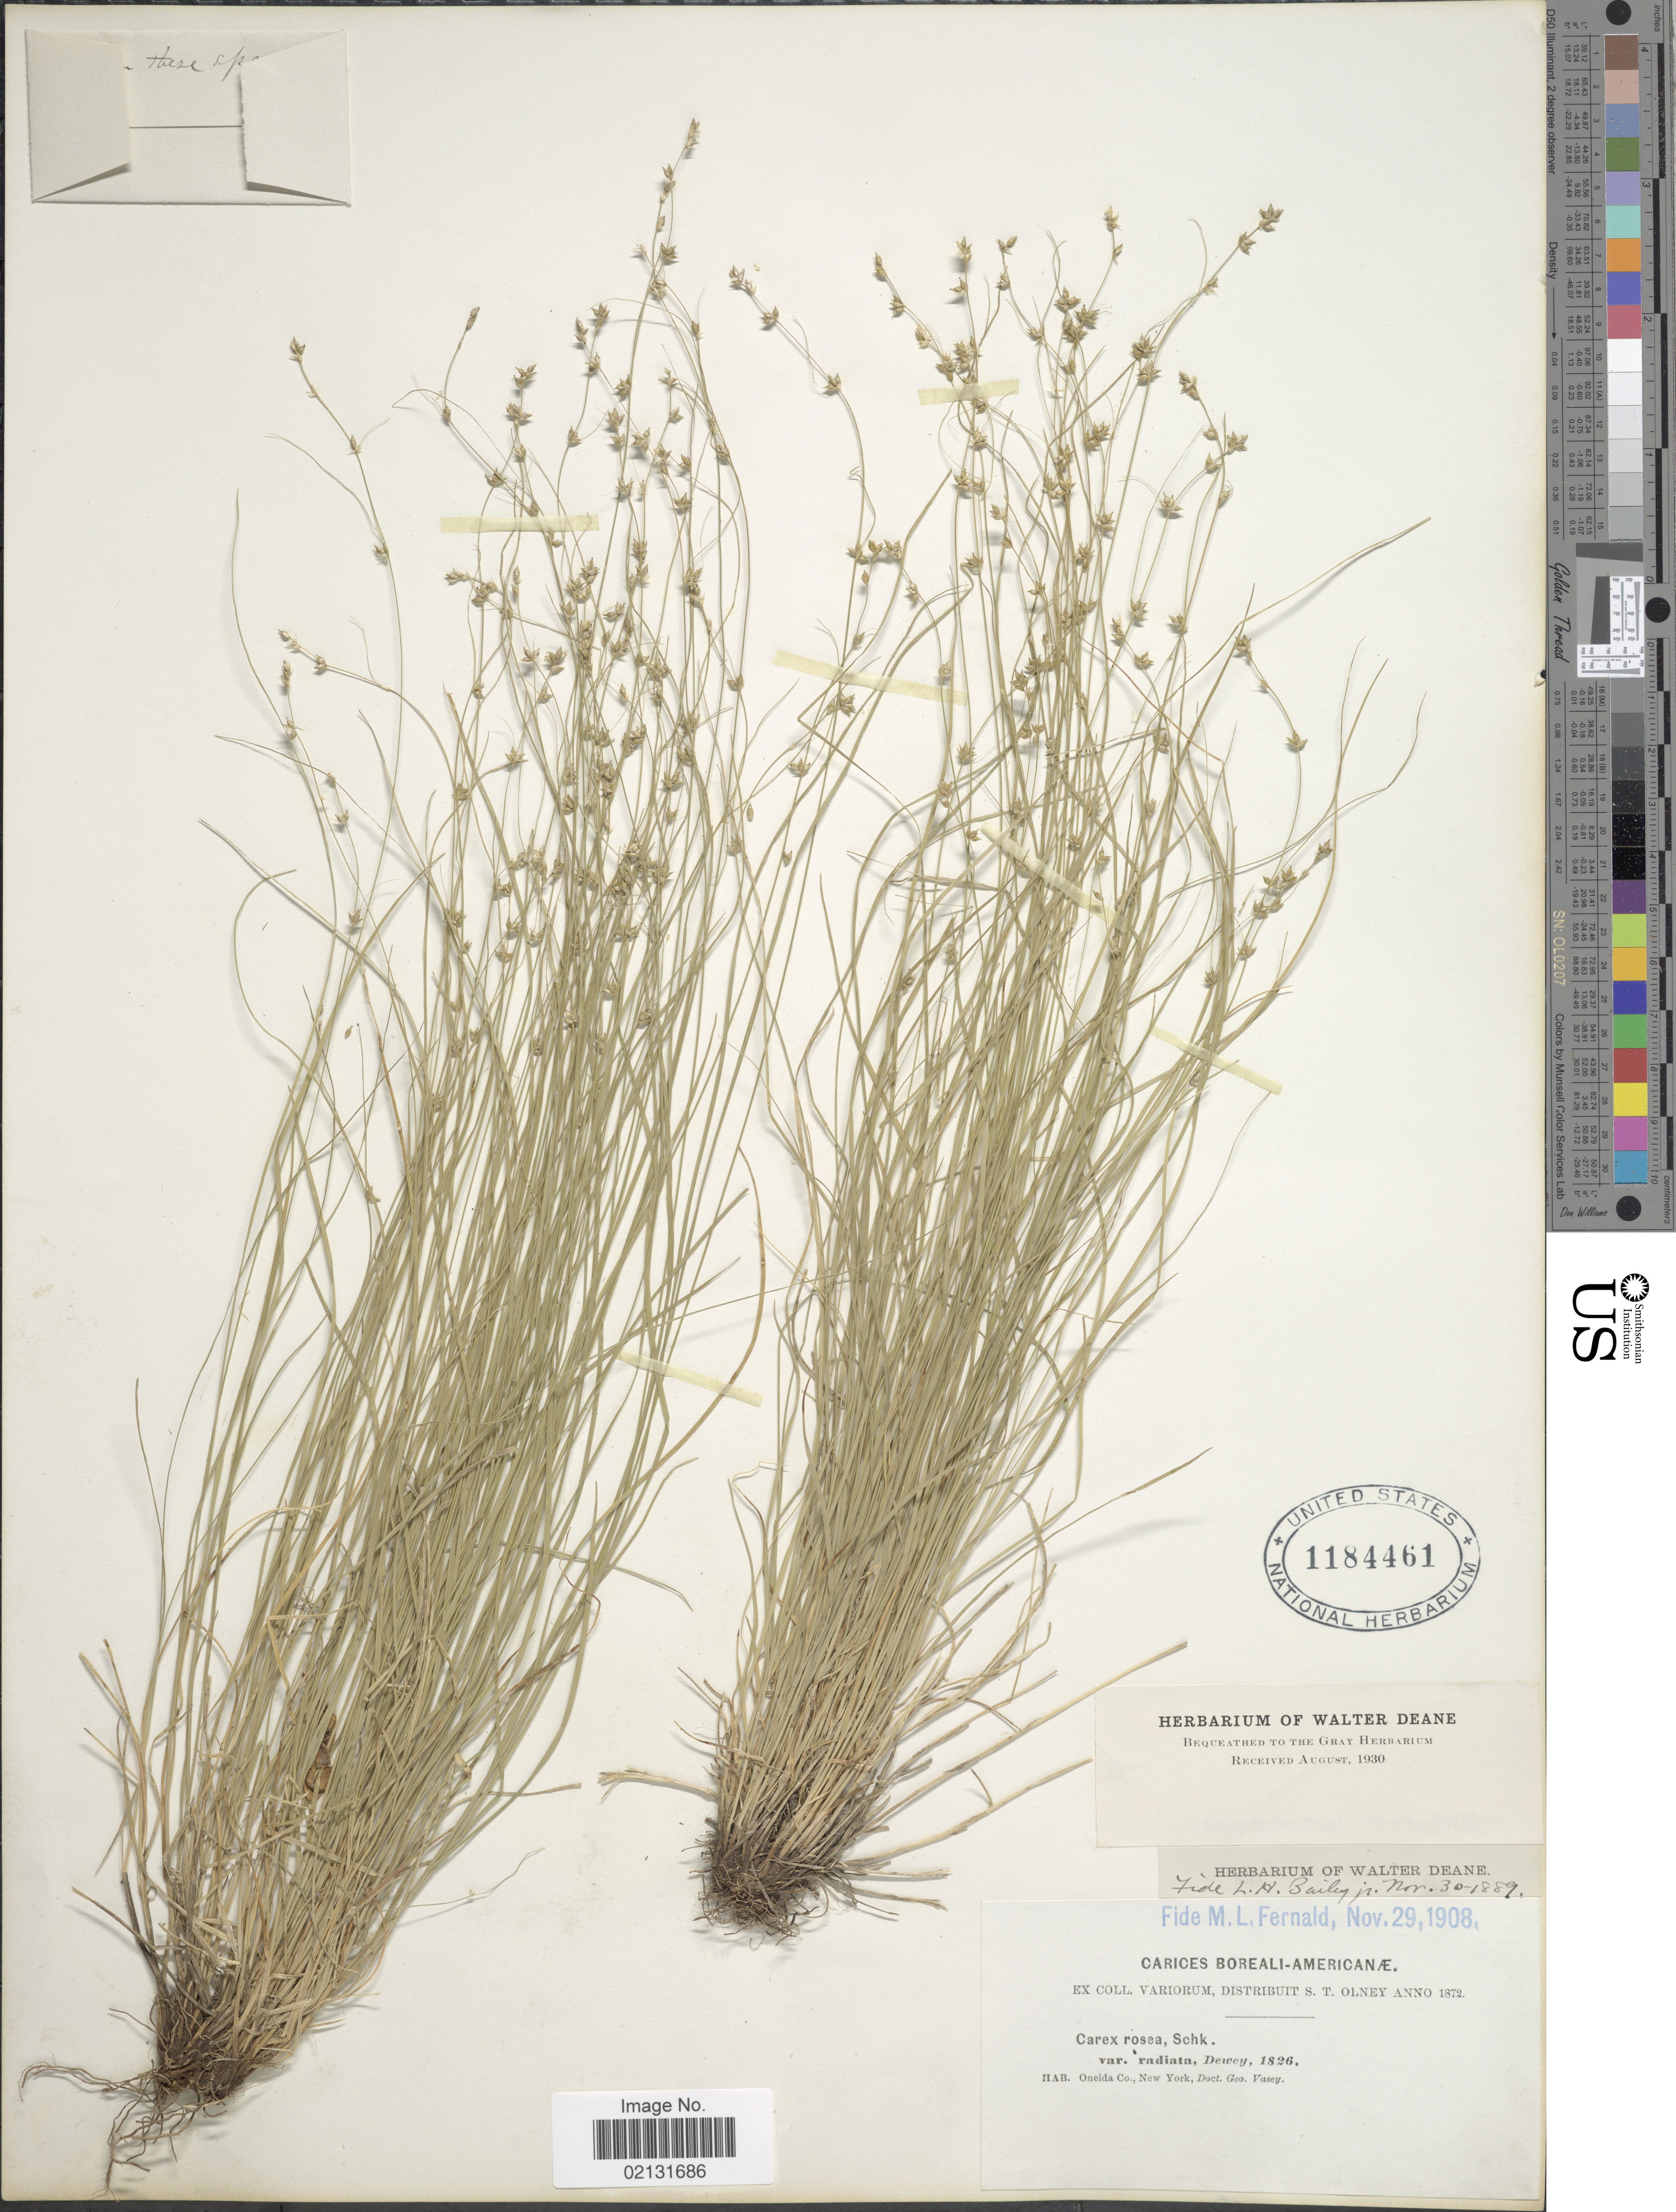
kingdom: Plantae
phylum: Tracheophyta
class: Liliopsida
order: Poales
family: Cyperaceae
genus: Carex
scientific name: Carex rosea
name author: Willd.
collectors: G. Vasey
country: United States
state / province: New York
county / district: Oneida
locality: Oneida Co.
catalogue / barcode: US 1184461